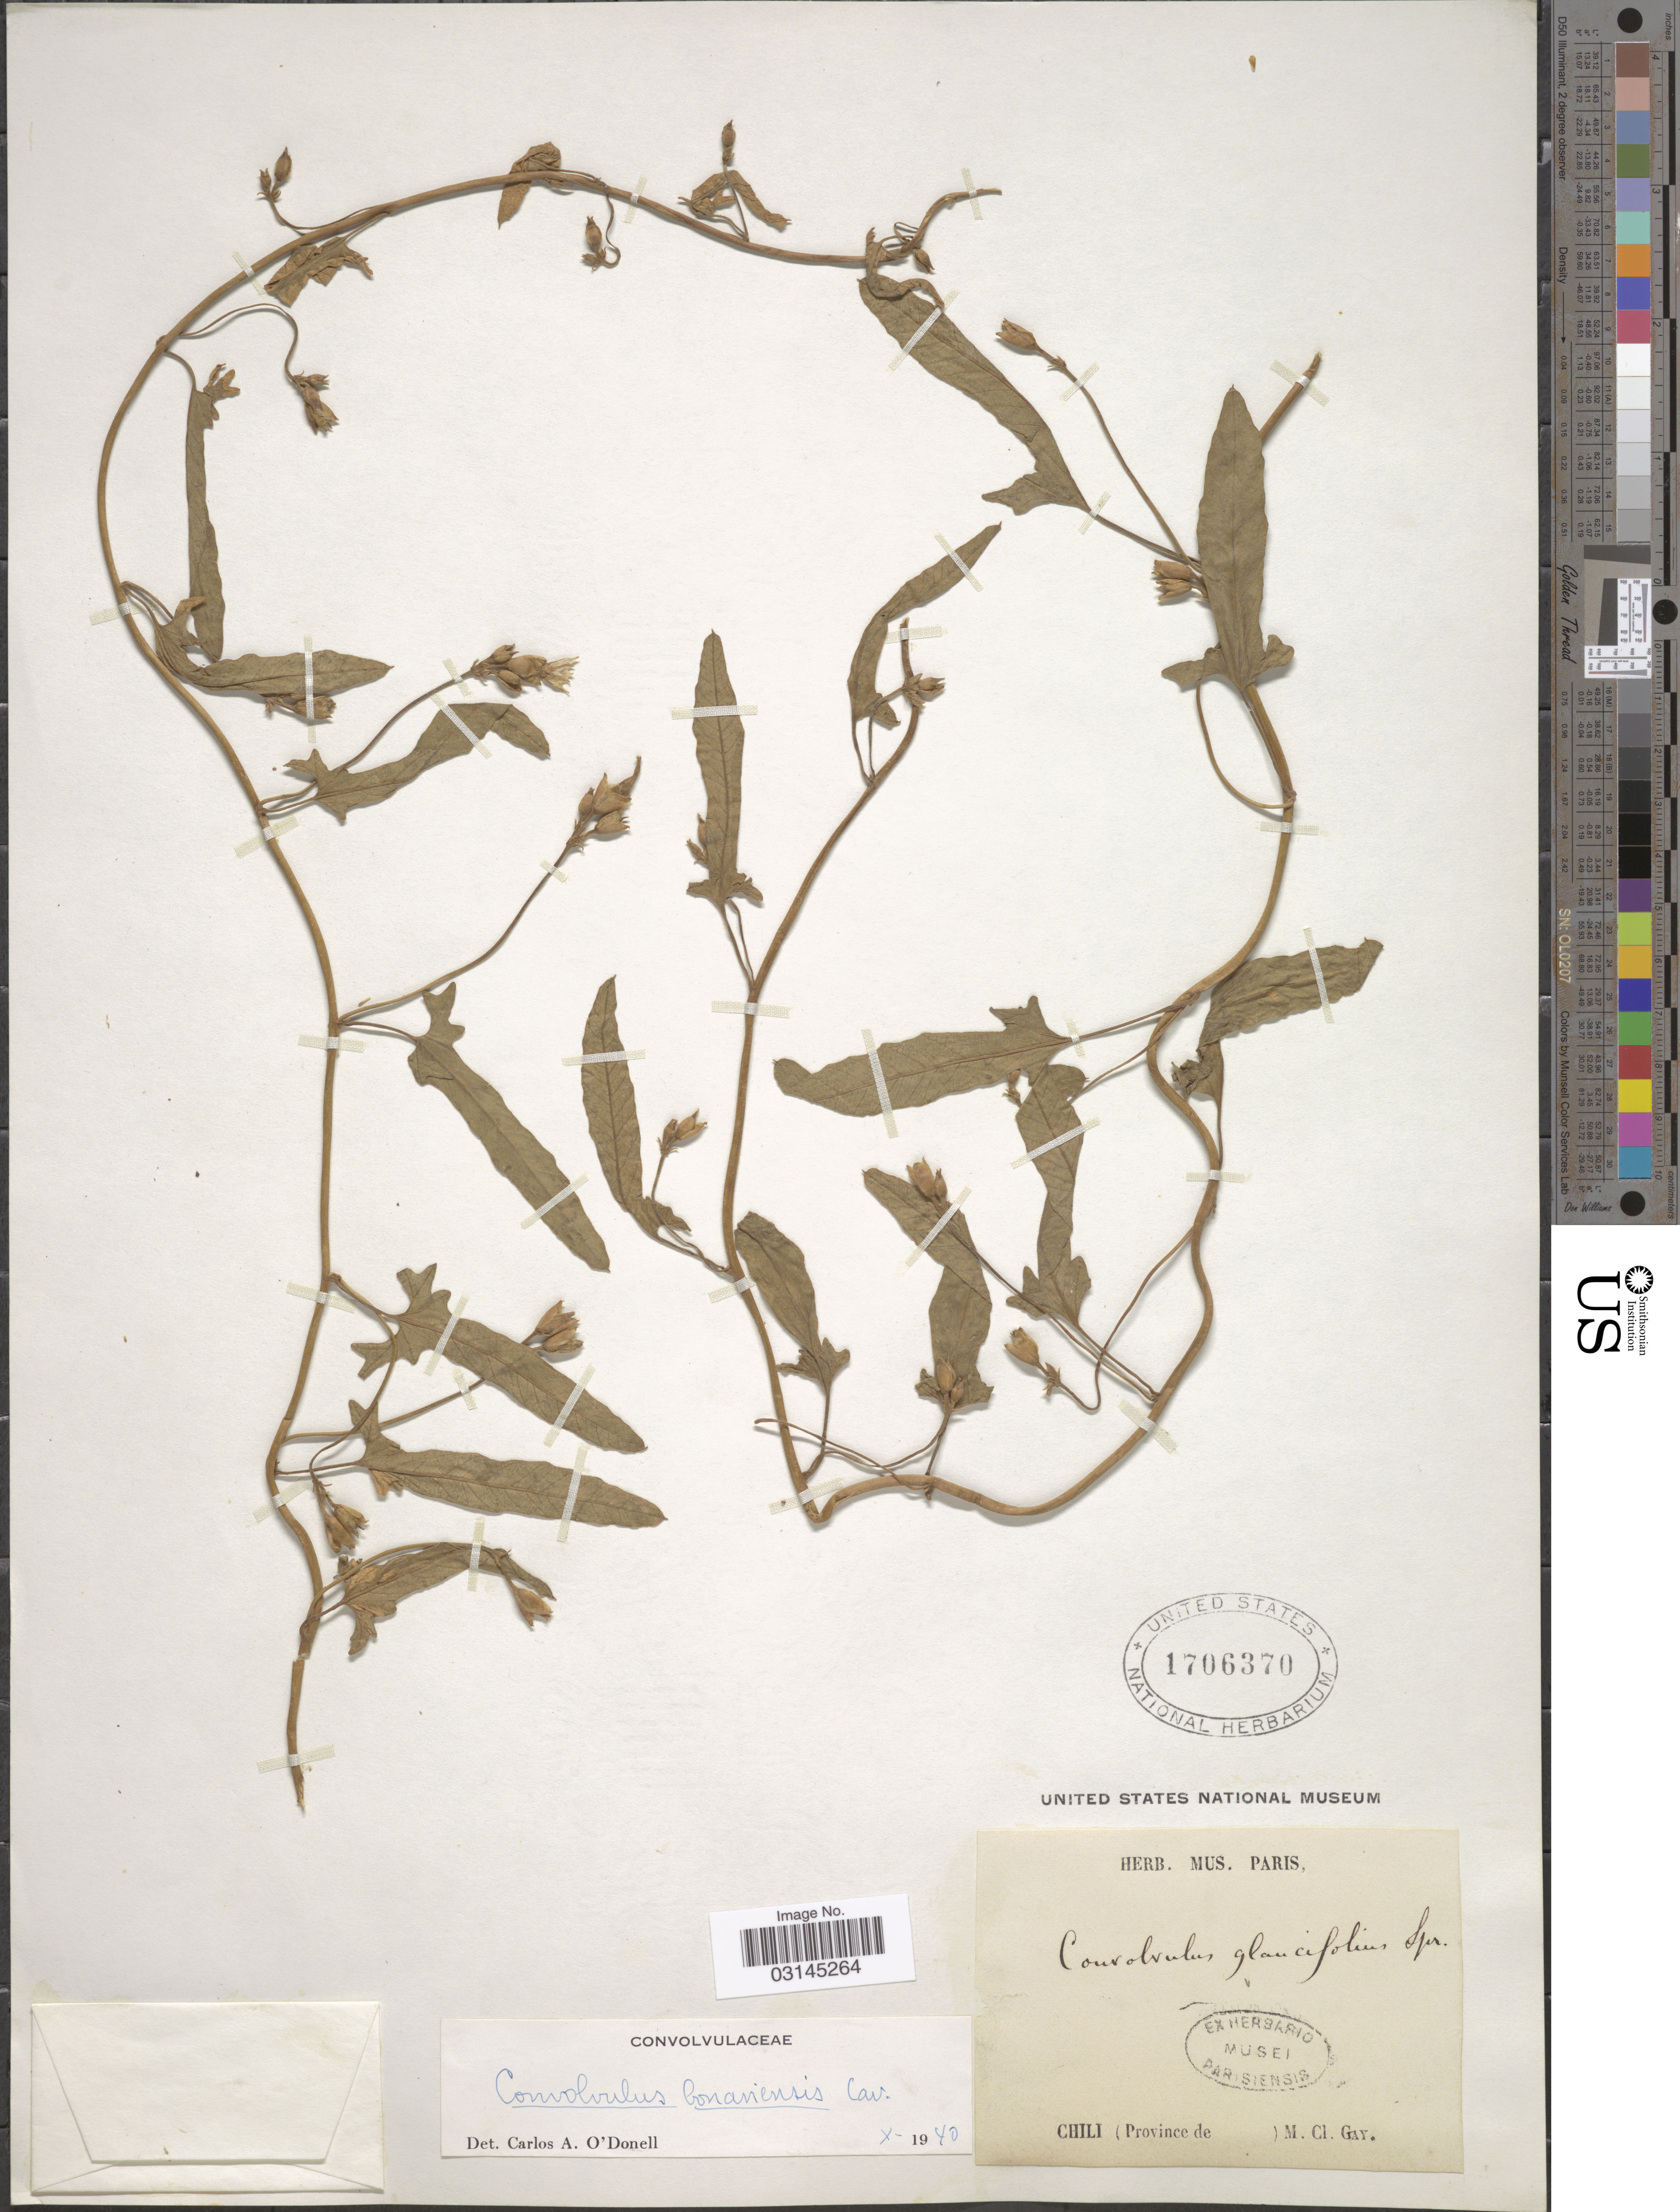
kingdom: Plantae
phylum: Tracheophyta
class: Magnoliopsida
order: Solanales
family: Convolvulaceae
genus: Convolvulus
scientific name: Convolvulus bonariensis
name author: Cav.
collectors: M. Gay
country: Chile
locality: Chili.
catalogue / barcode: US 1706370